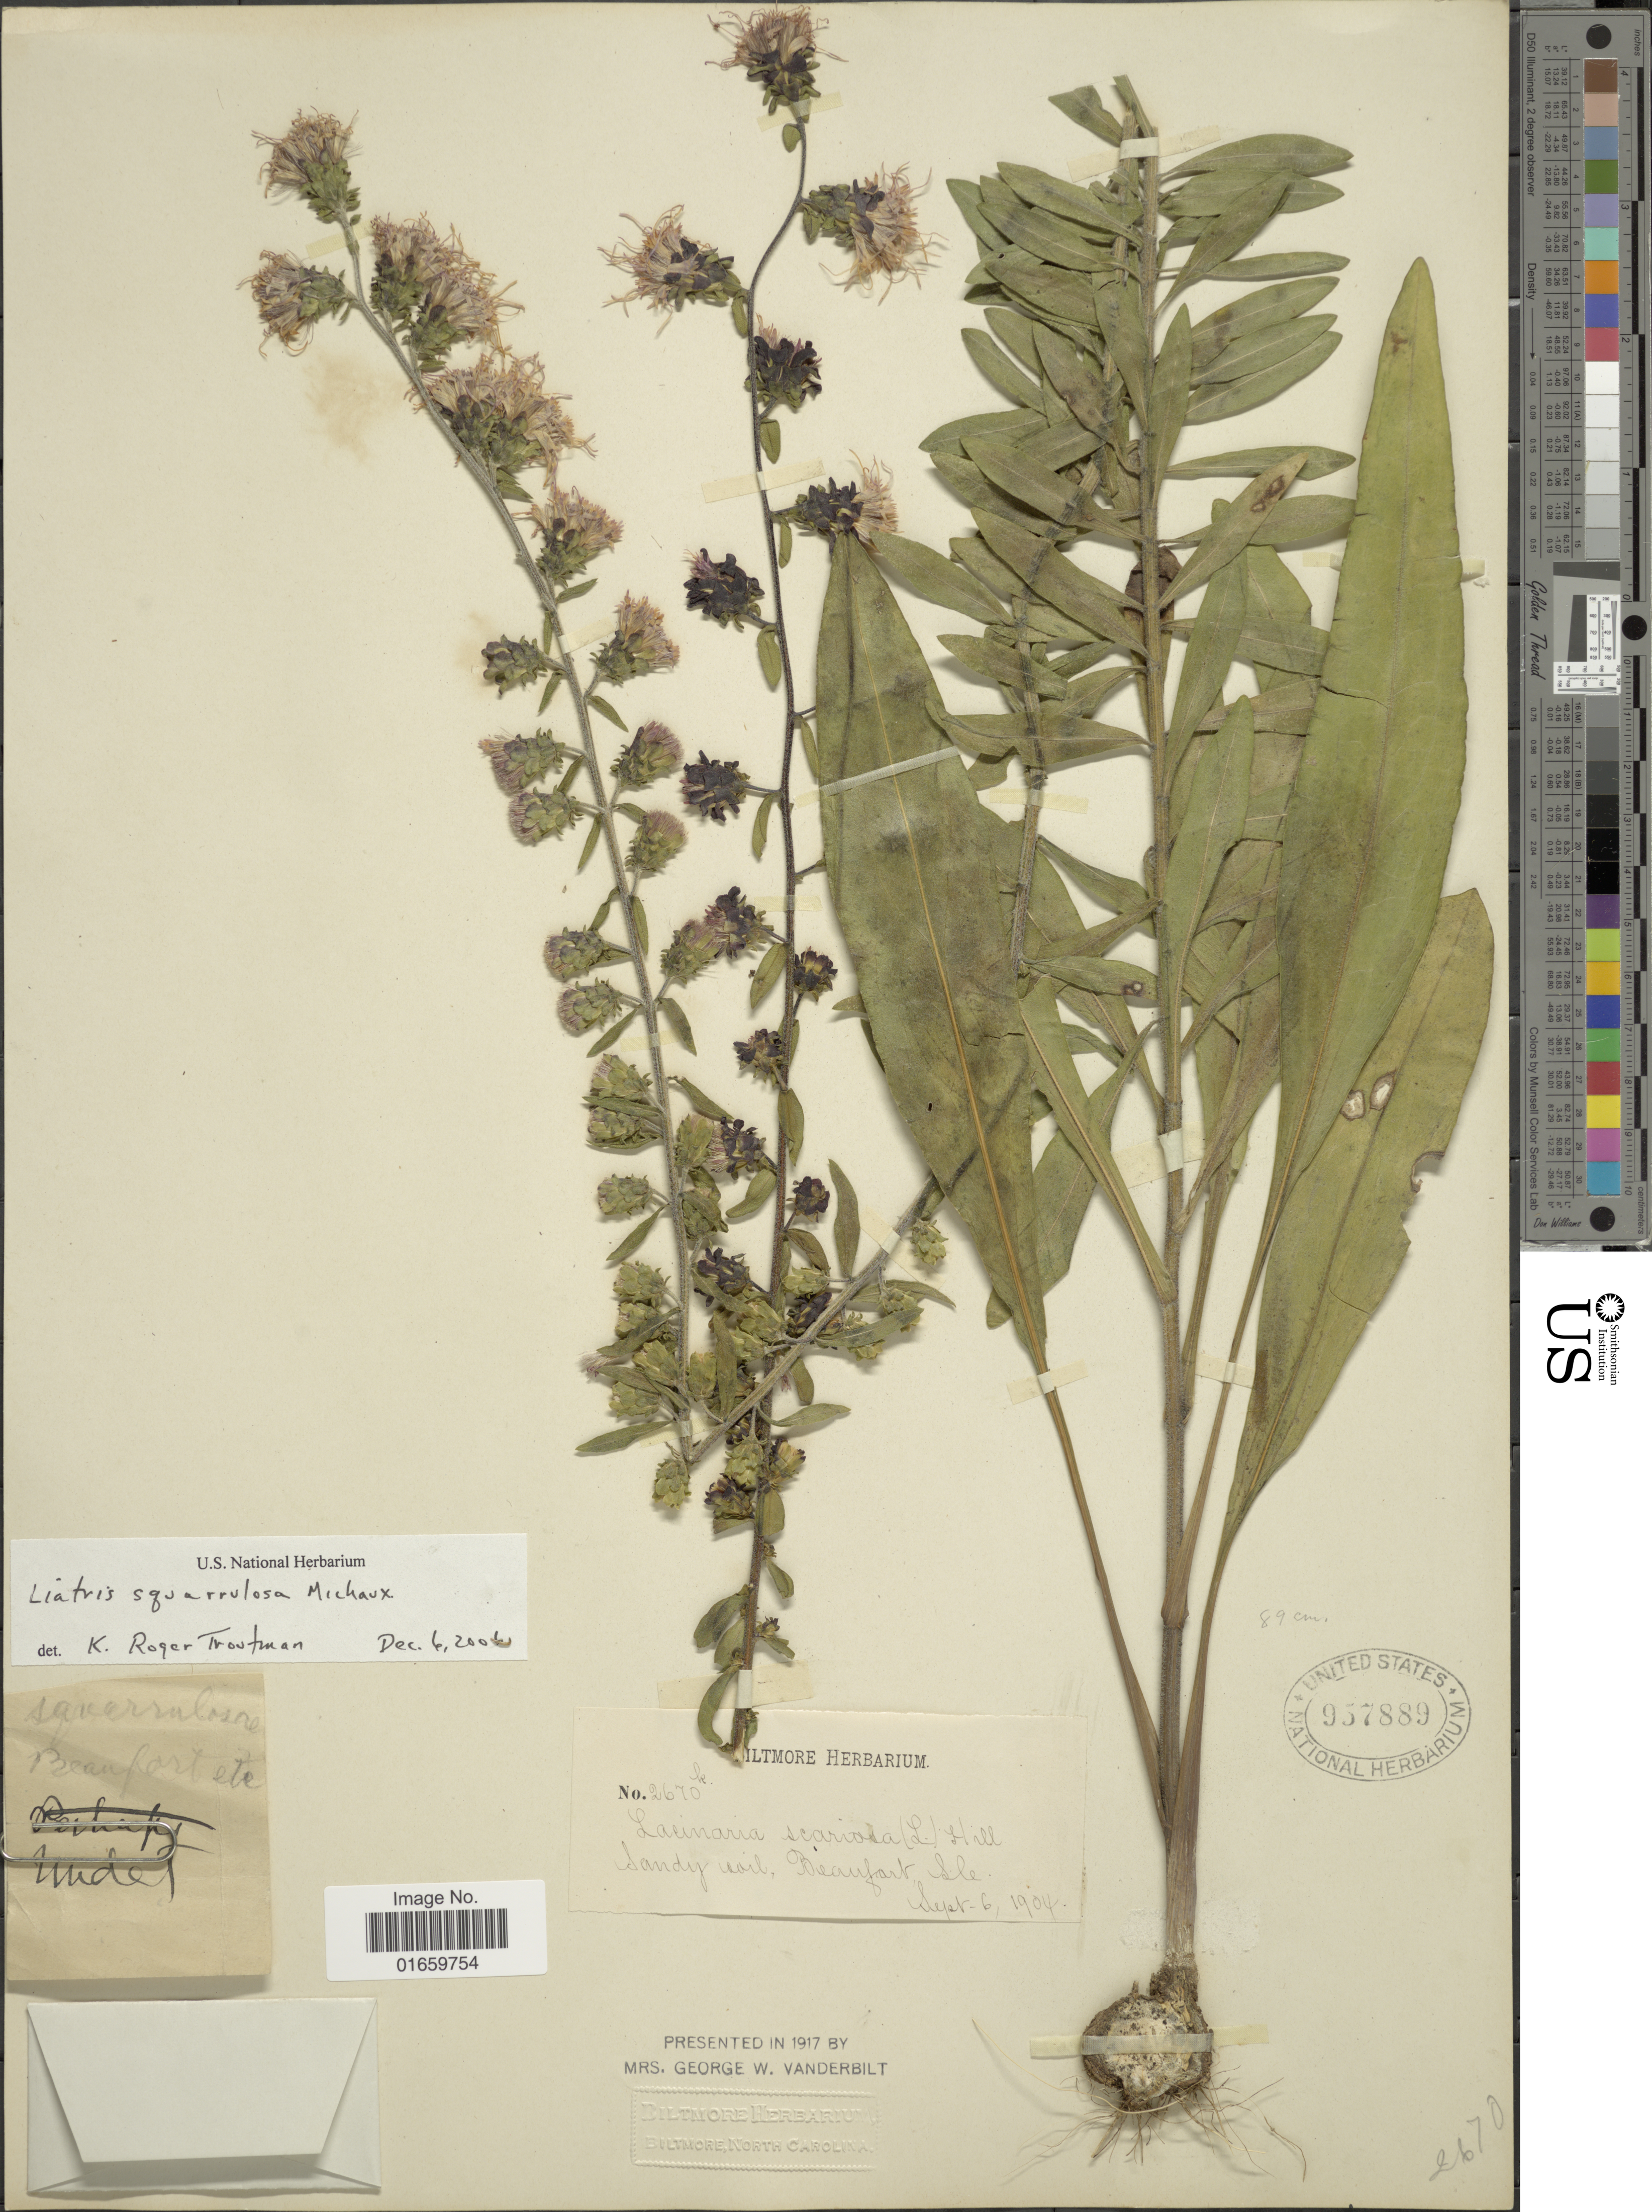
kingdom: Plantae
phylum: Tracheophyta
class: Magnoliopsida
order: Asterales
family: Asteraceae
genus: Liatris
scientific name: Liatris squarrulosa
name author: Michx.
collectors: ex herb. Biltmore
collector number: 2670k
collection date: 1904-09-06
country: United States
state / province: South Carolina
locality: Beaufort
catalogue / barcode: US 957889